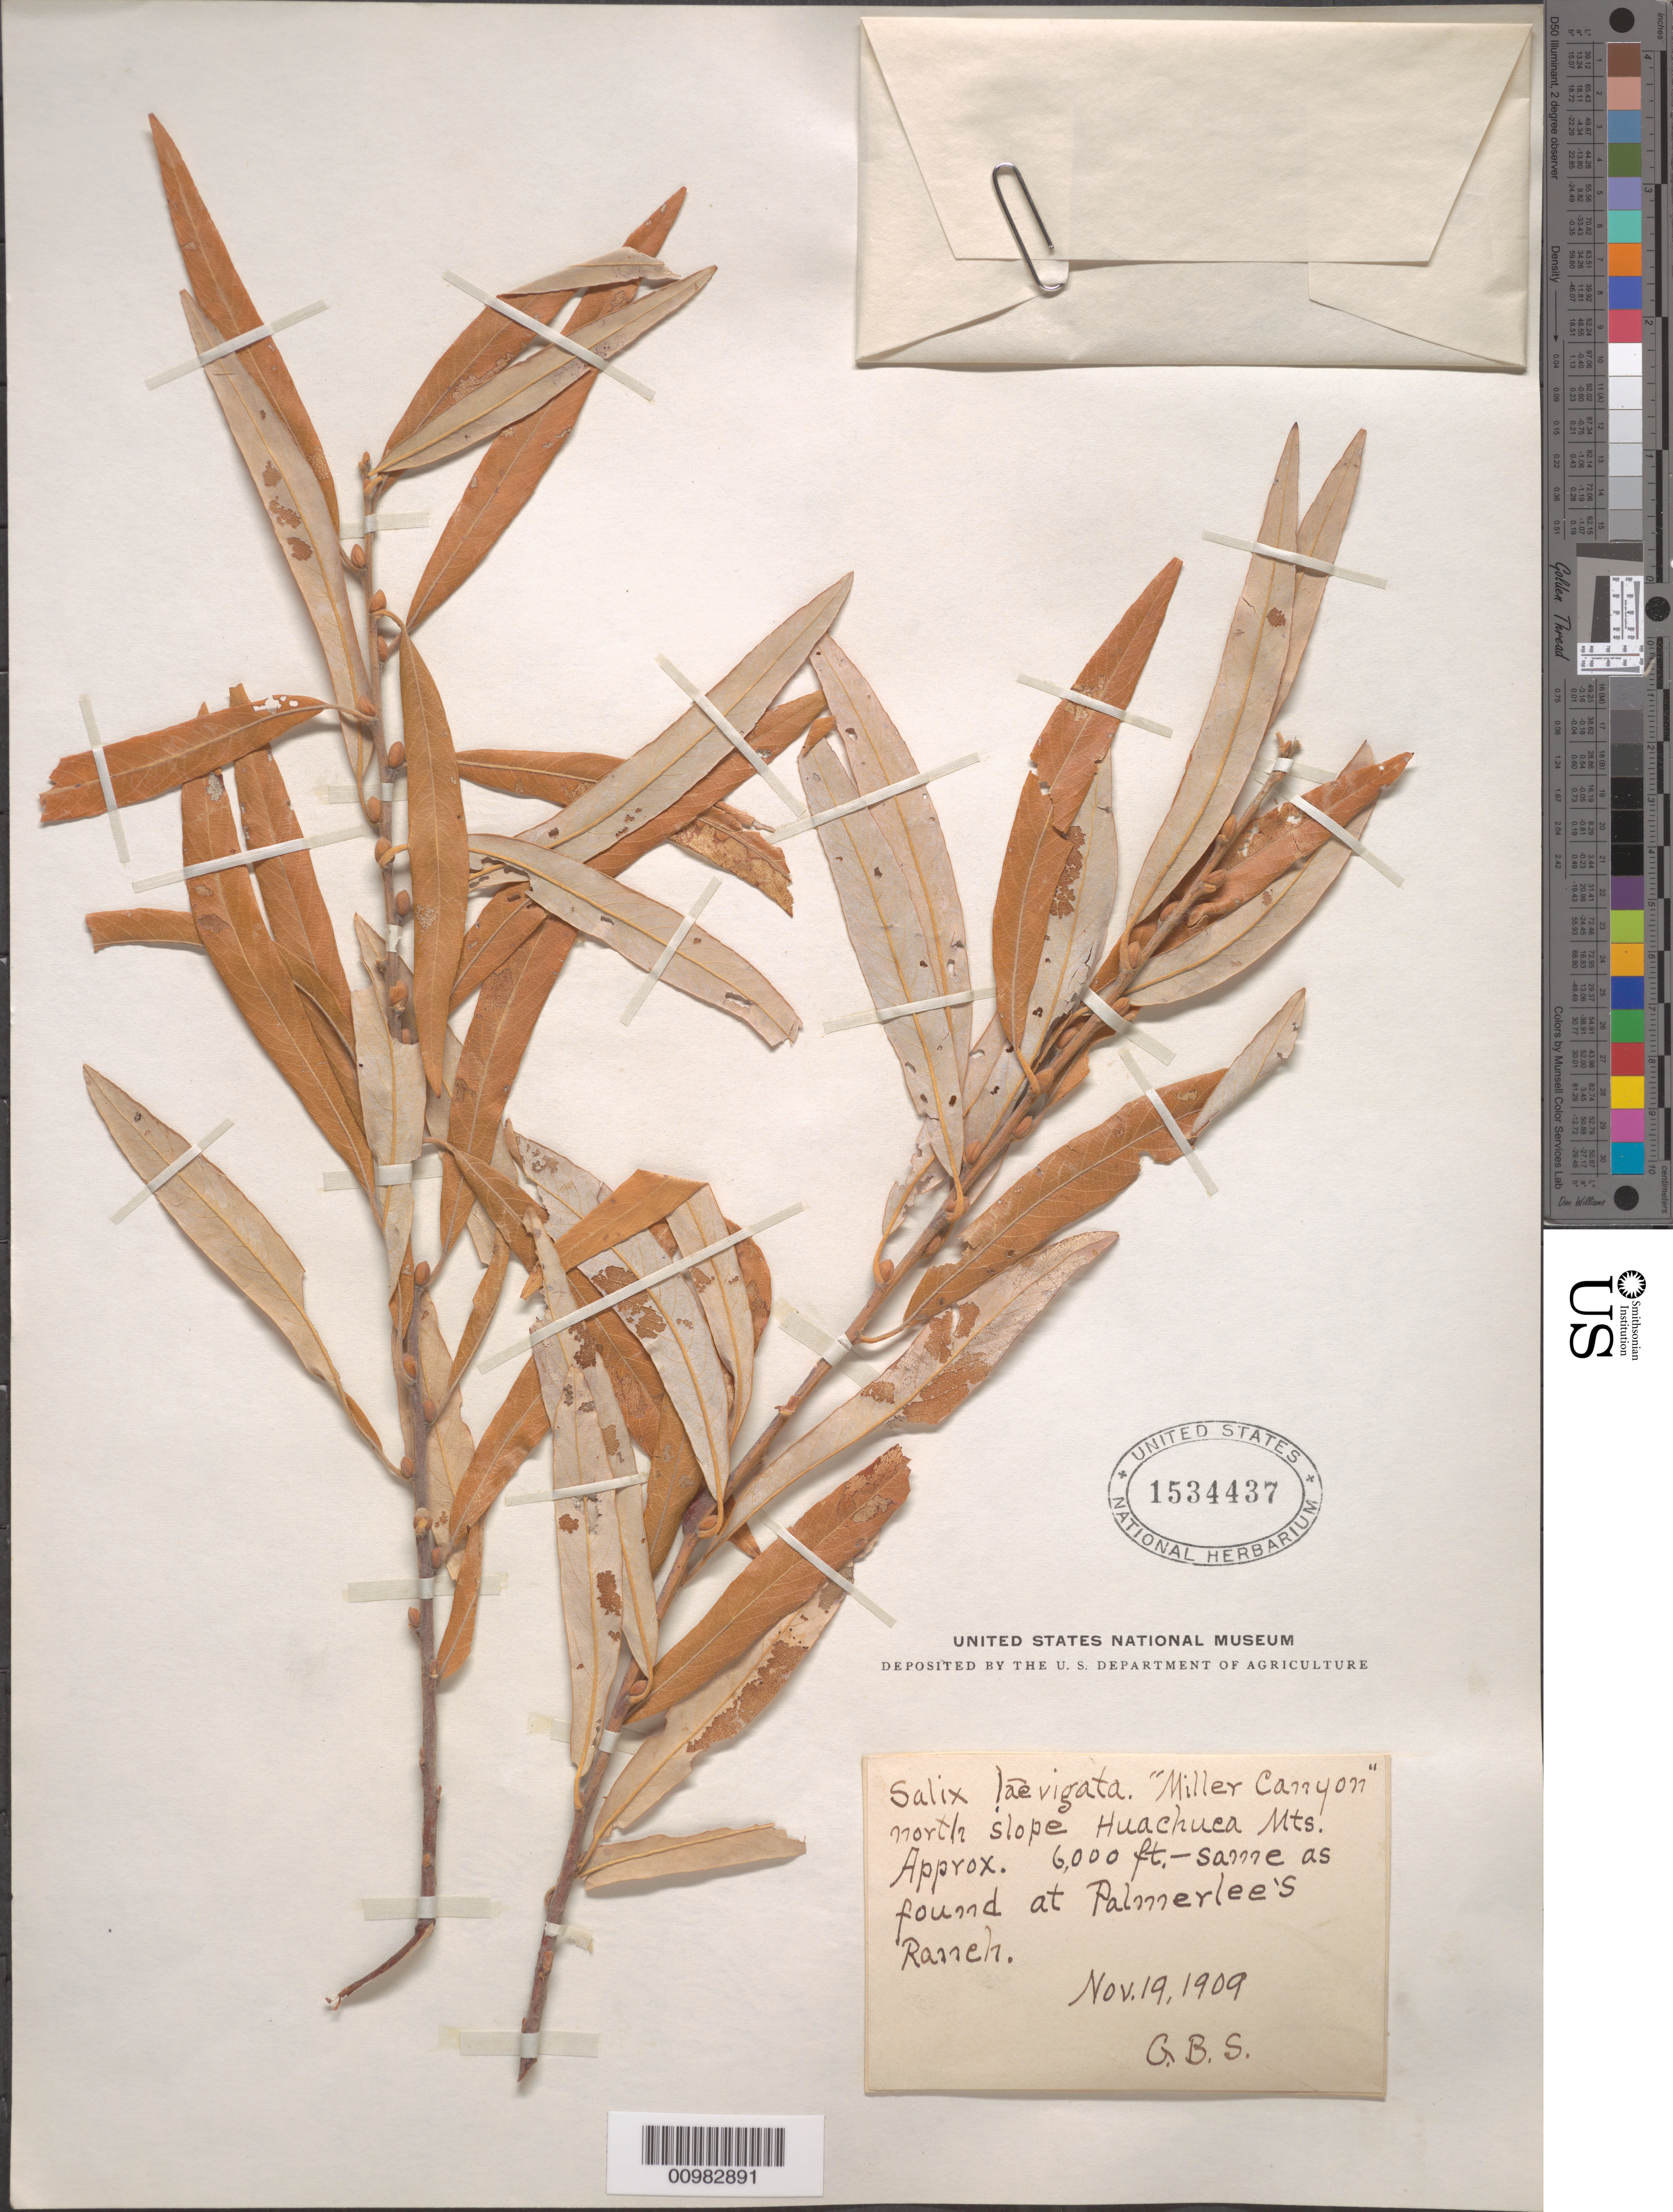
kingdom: Plantae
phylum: Tracheophyta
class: Magnoliopsida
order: Malpighiales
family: Salicaceae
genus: Salix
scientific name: Salix lasiolepis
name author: Benth.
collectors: G. B. Sudworth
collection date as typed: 19 Nov 1909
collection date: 1909-11-19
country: United States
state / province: Arizona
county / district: Cochise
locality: Miller Canyon, north slope Huachuca Mountains. Found at Palmerless's Ranch.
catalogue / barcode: US 1534437